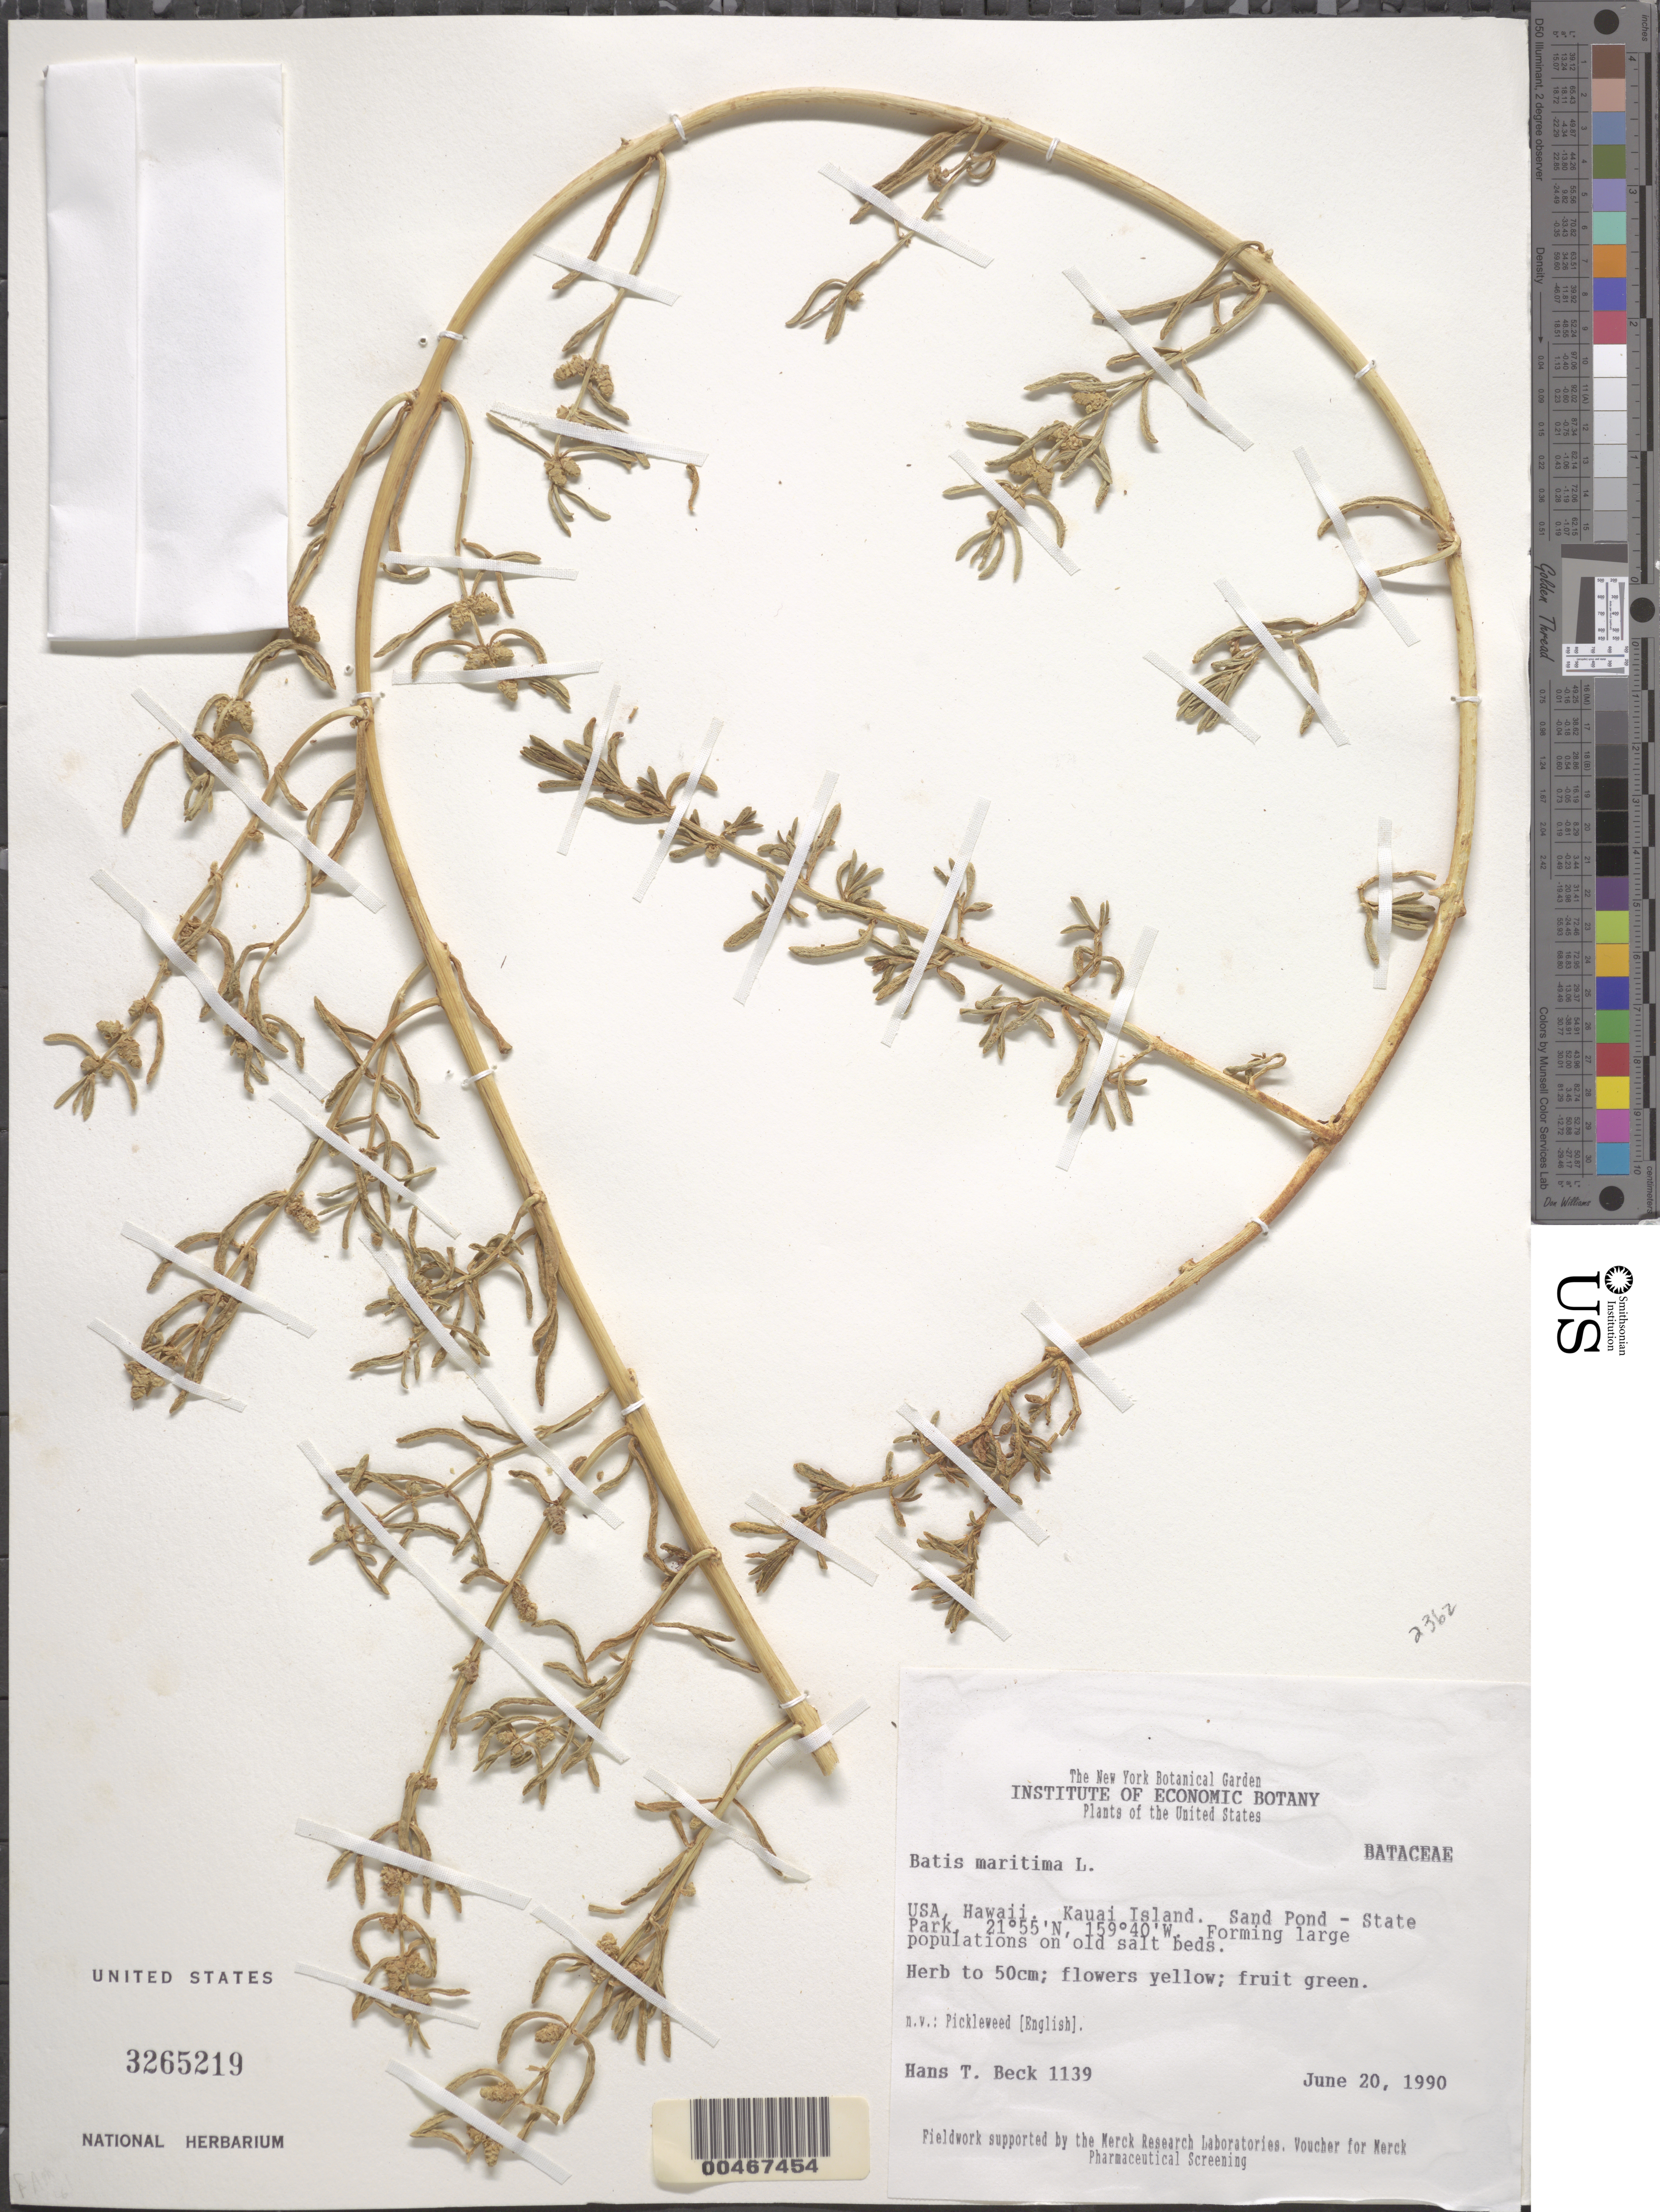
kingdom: Plantae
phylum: Tracheophyta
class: Magnoliopsida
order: Brassicales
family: Bataceae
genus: Batis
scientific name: Batis maritima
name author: L.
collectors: H. T. Beck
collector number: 1139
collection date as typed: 20 Jun 1990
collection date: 1990-06-20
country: United States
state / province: Hawaii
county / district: Kauai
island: Kaua'i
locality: Sand pond state park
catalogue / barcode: US 3265219